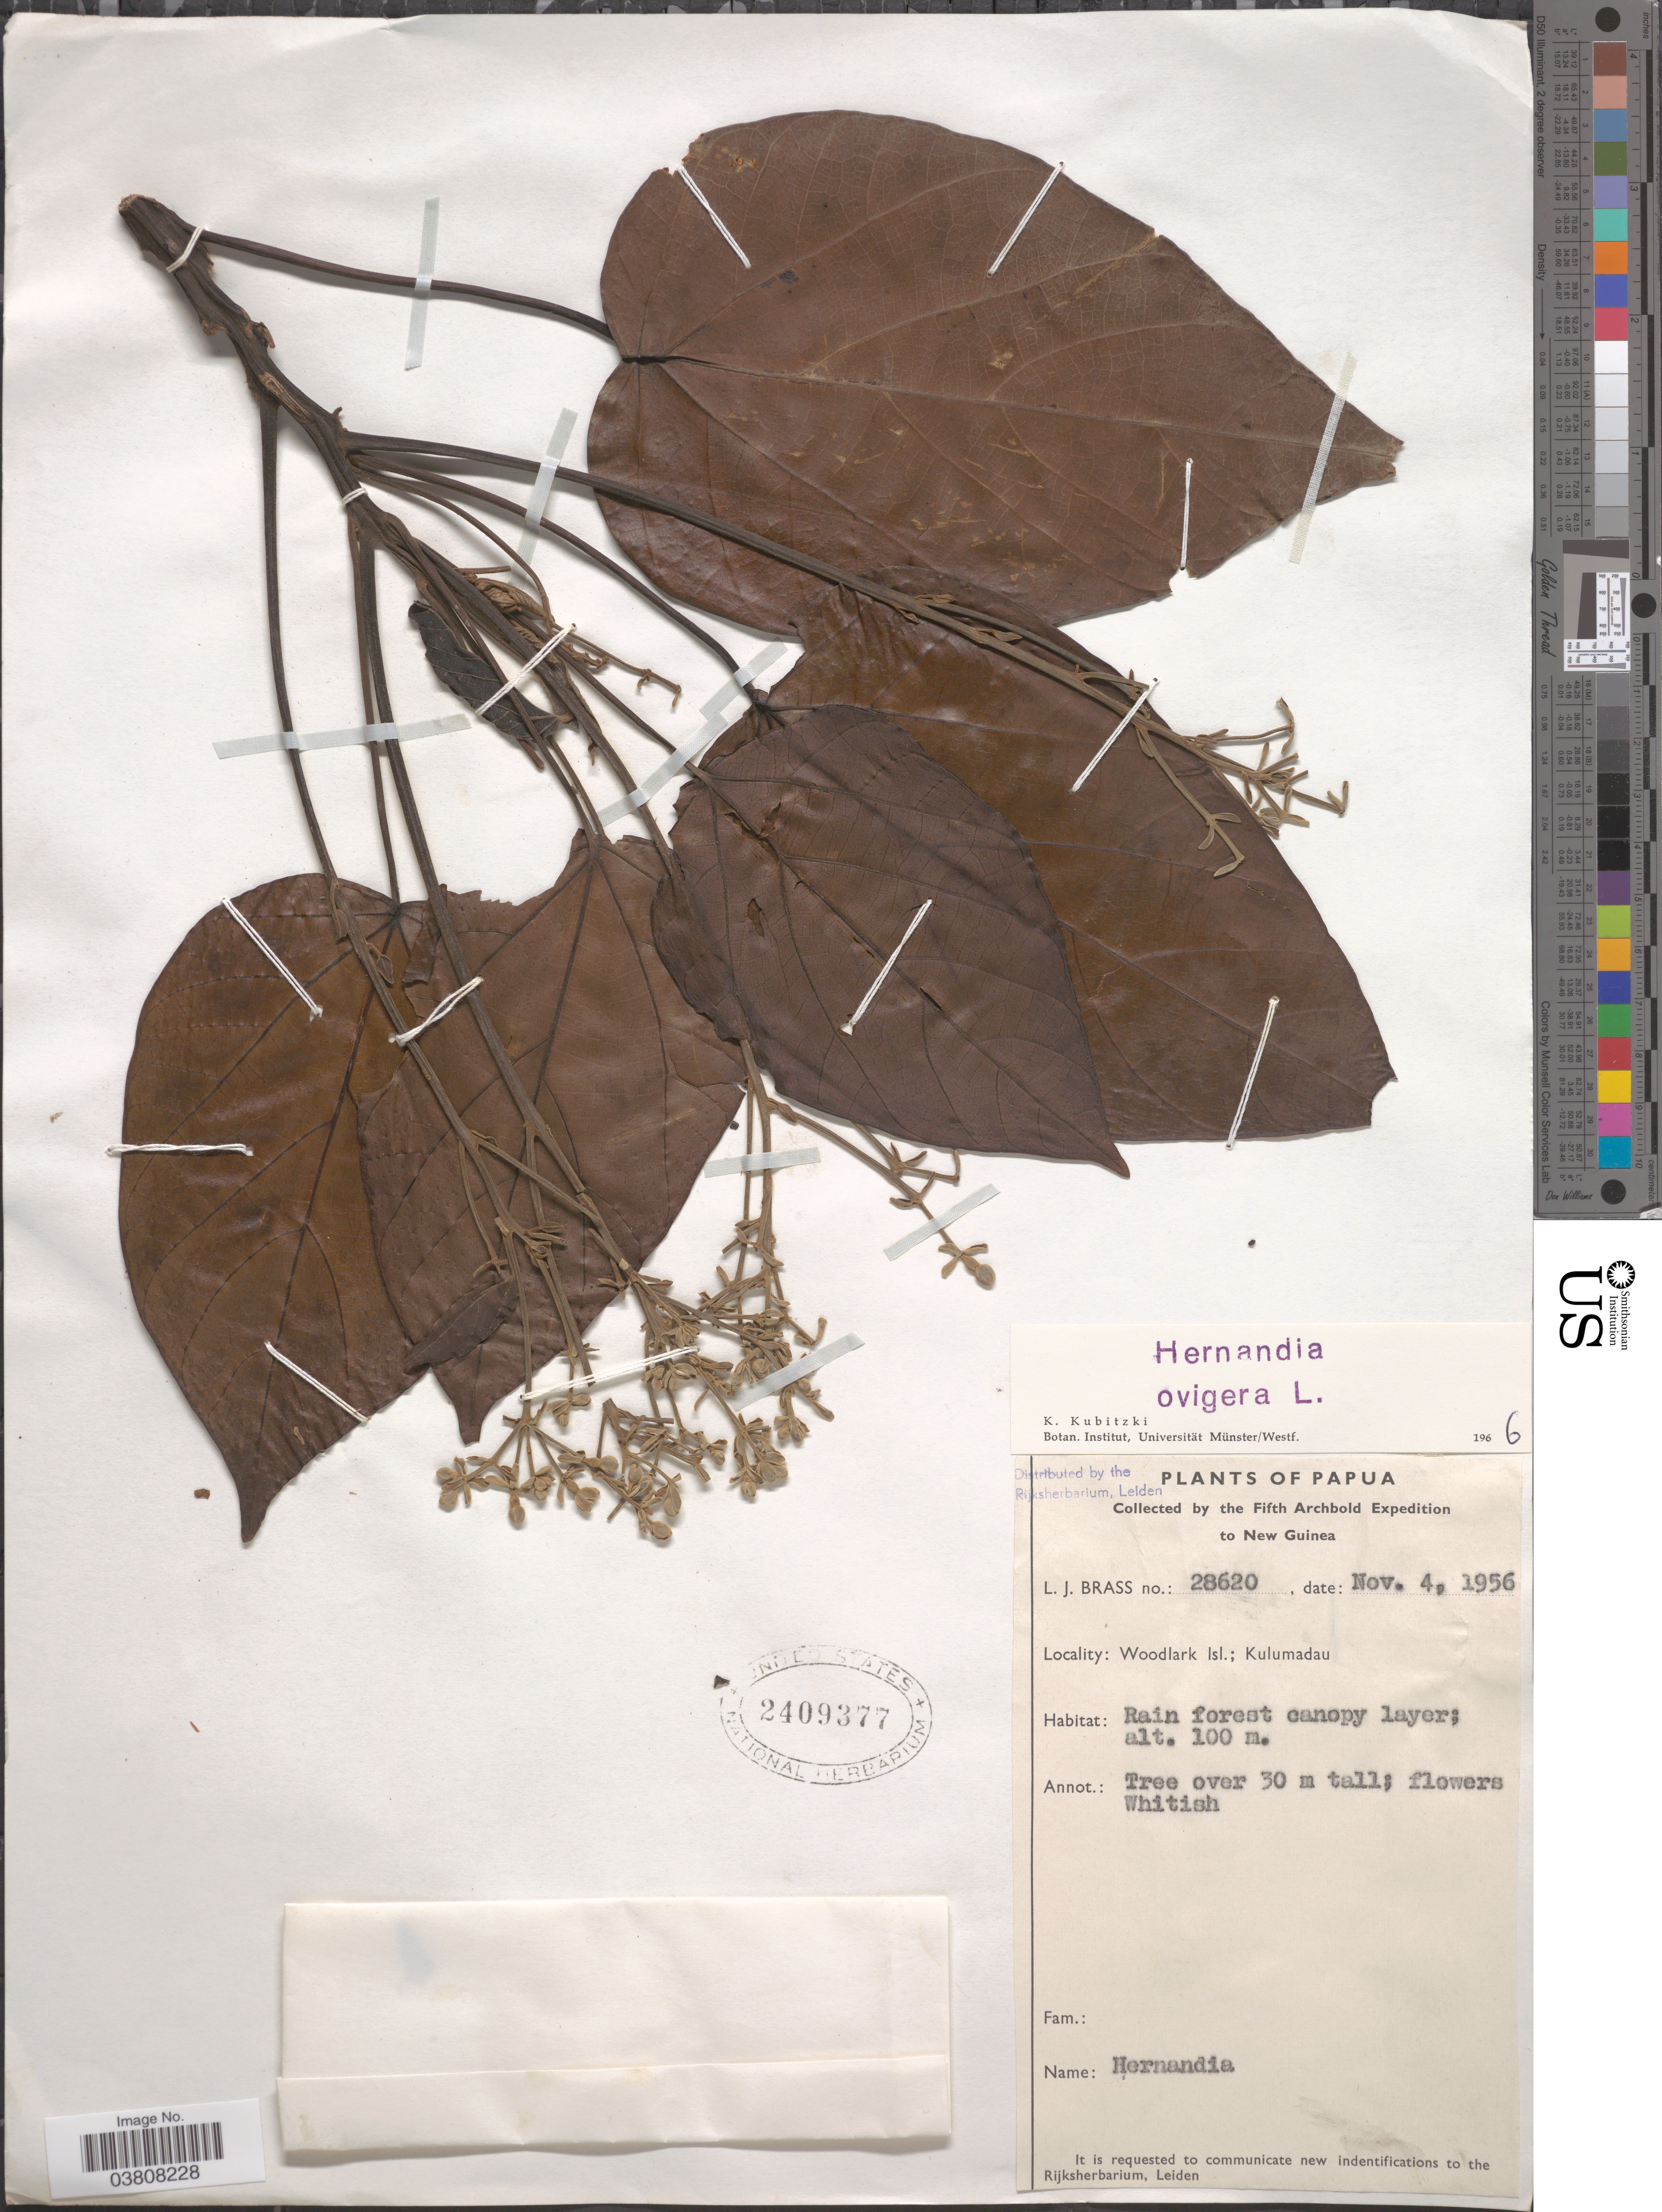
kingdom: Plantae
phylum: Tracheophyta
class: Magnoliopsida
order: Laurales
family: Hernandiaceae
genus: Hernandia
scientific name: Hernandia ovigera var. stokesi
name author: F. Br.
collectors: L. J. Brass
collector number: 28620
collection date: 1956-11-04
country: Papua New Guinea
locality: Papua. New Guinea. Woodlark Isl.; Kulumadau.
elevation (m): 100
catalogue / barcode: US 2409377